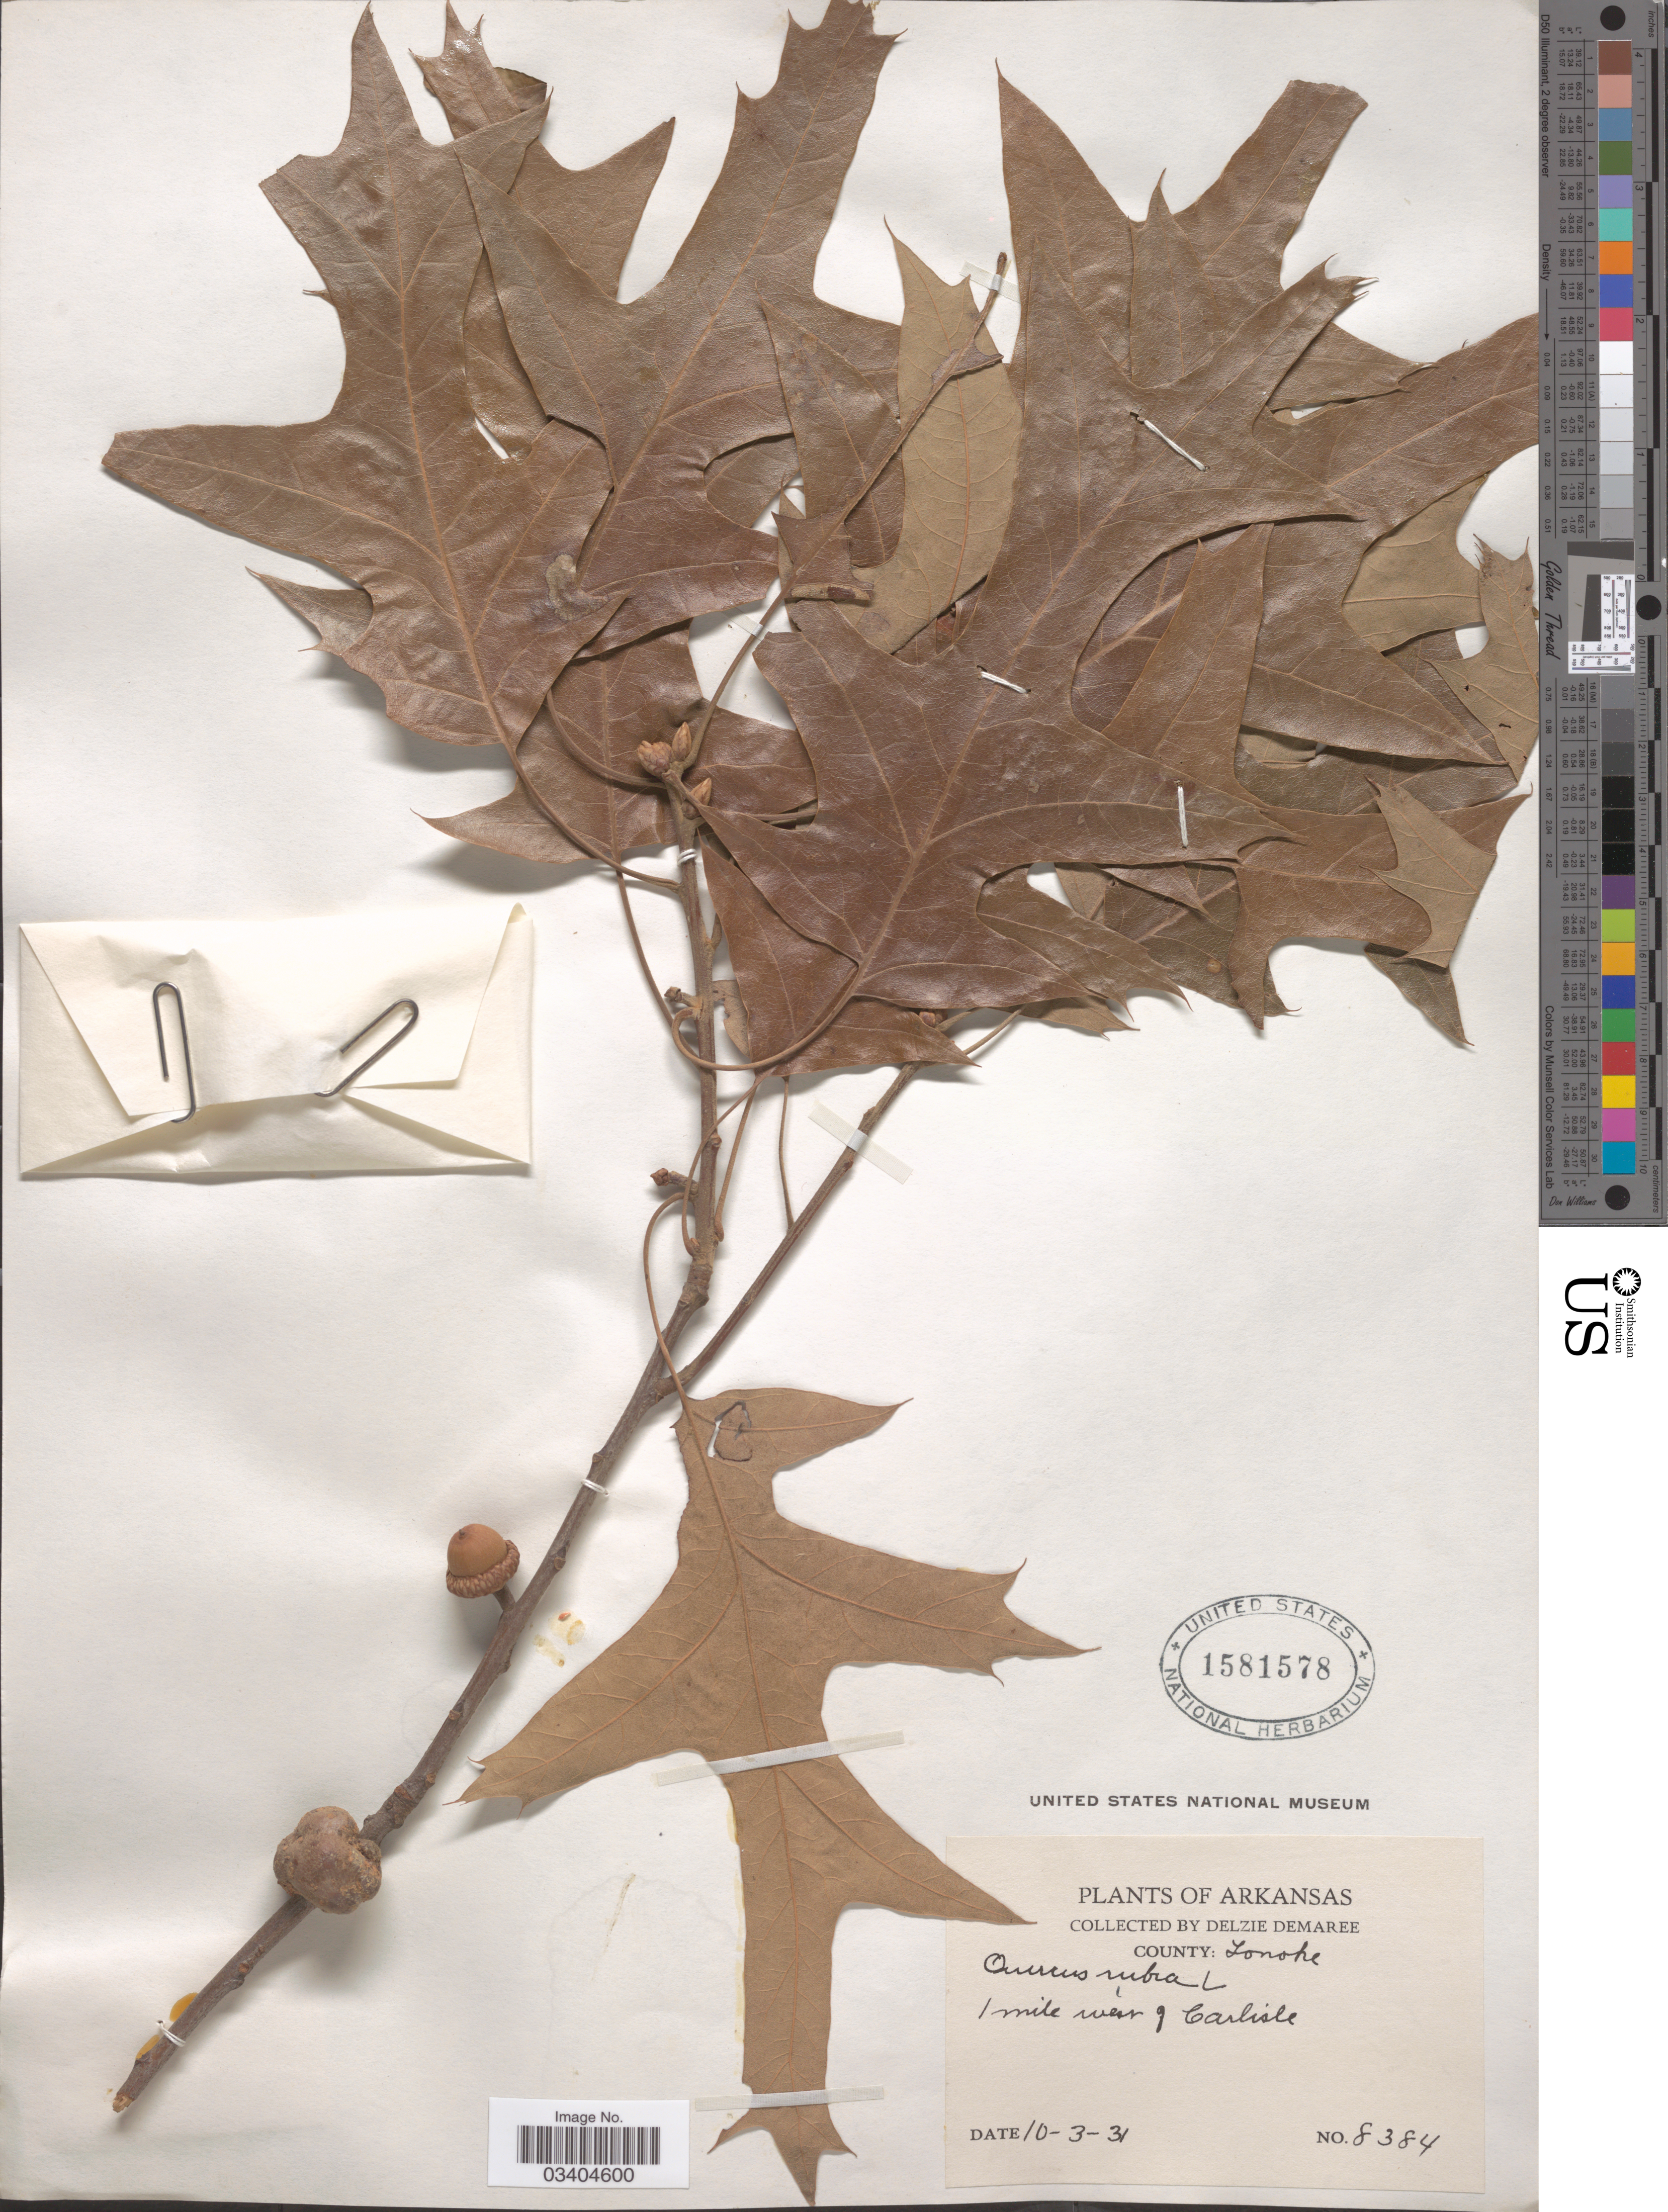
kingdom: Plantae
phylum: Tracheophyta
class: Magnoliopsida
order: Fagales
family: Fagaceae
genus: Quercus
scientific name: Quercus falcata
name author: Michx.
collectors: D. Demaree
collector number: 8384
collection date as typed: Transcribed d/m/y: 3/10/31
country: United States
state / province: Arkansas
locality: County: Lonoke. 1 mile west of Carlisle.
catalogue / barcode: US 1581578